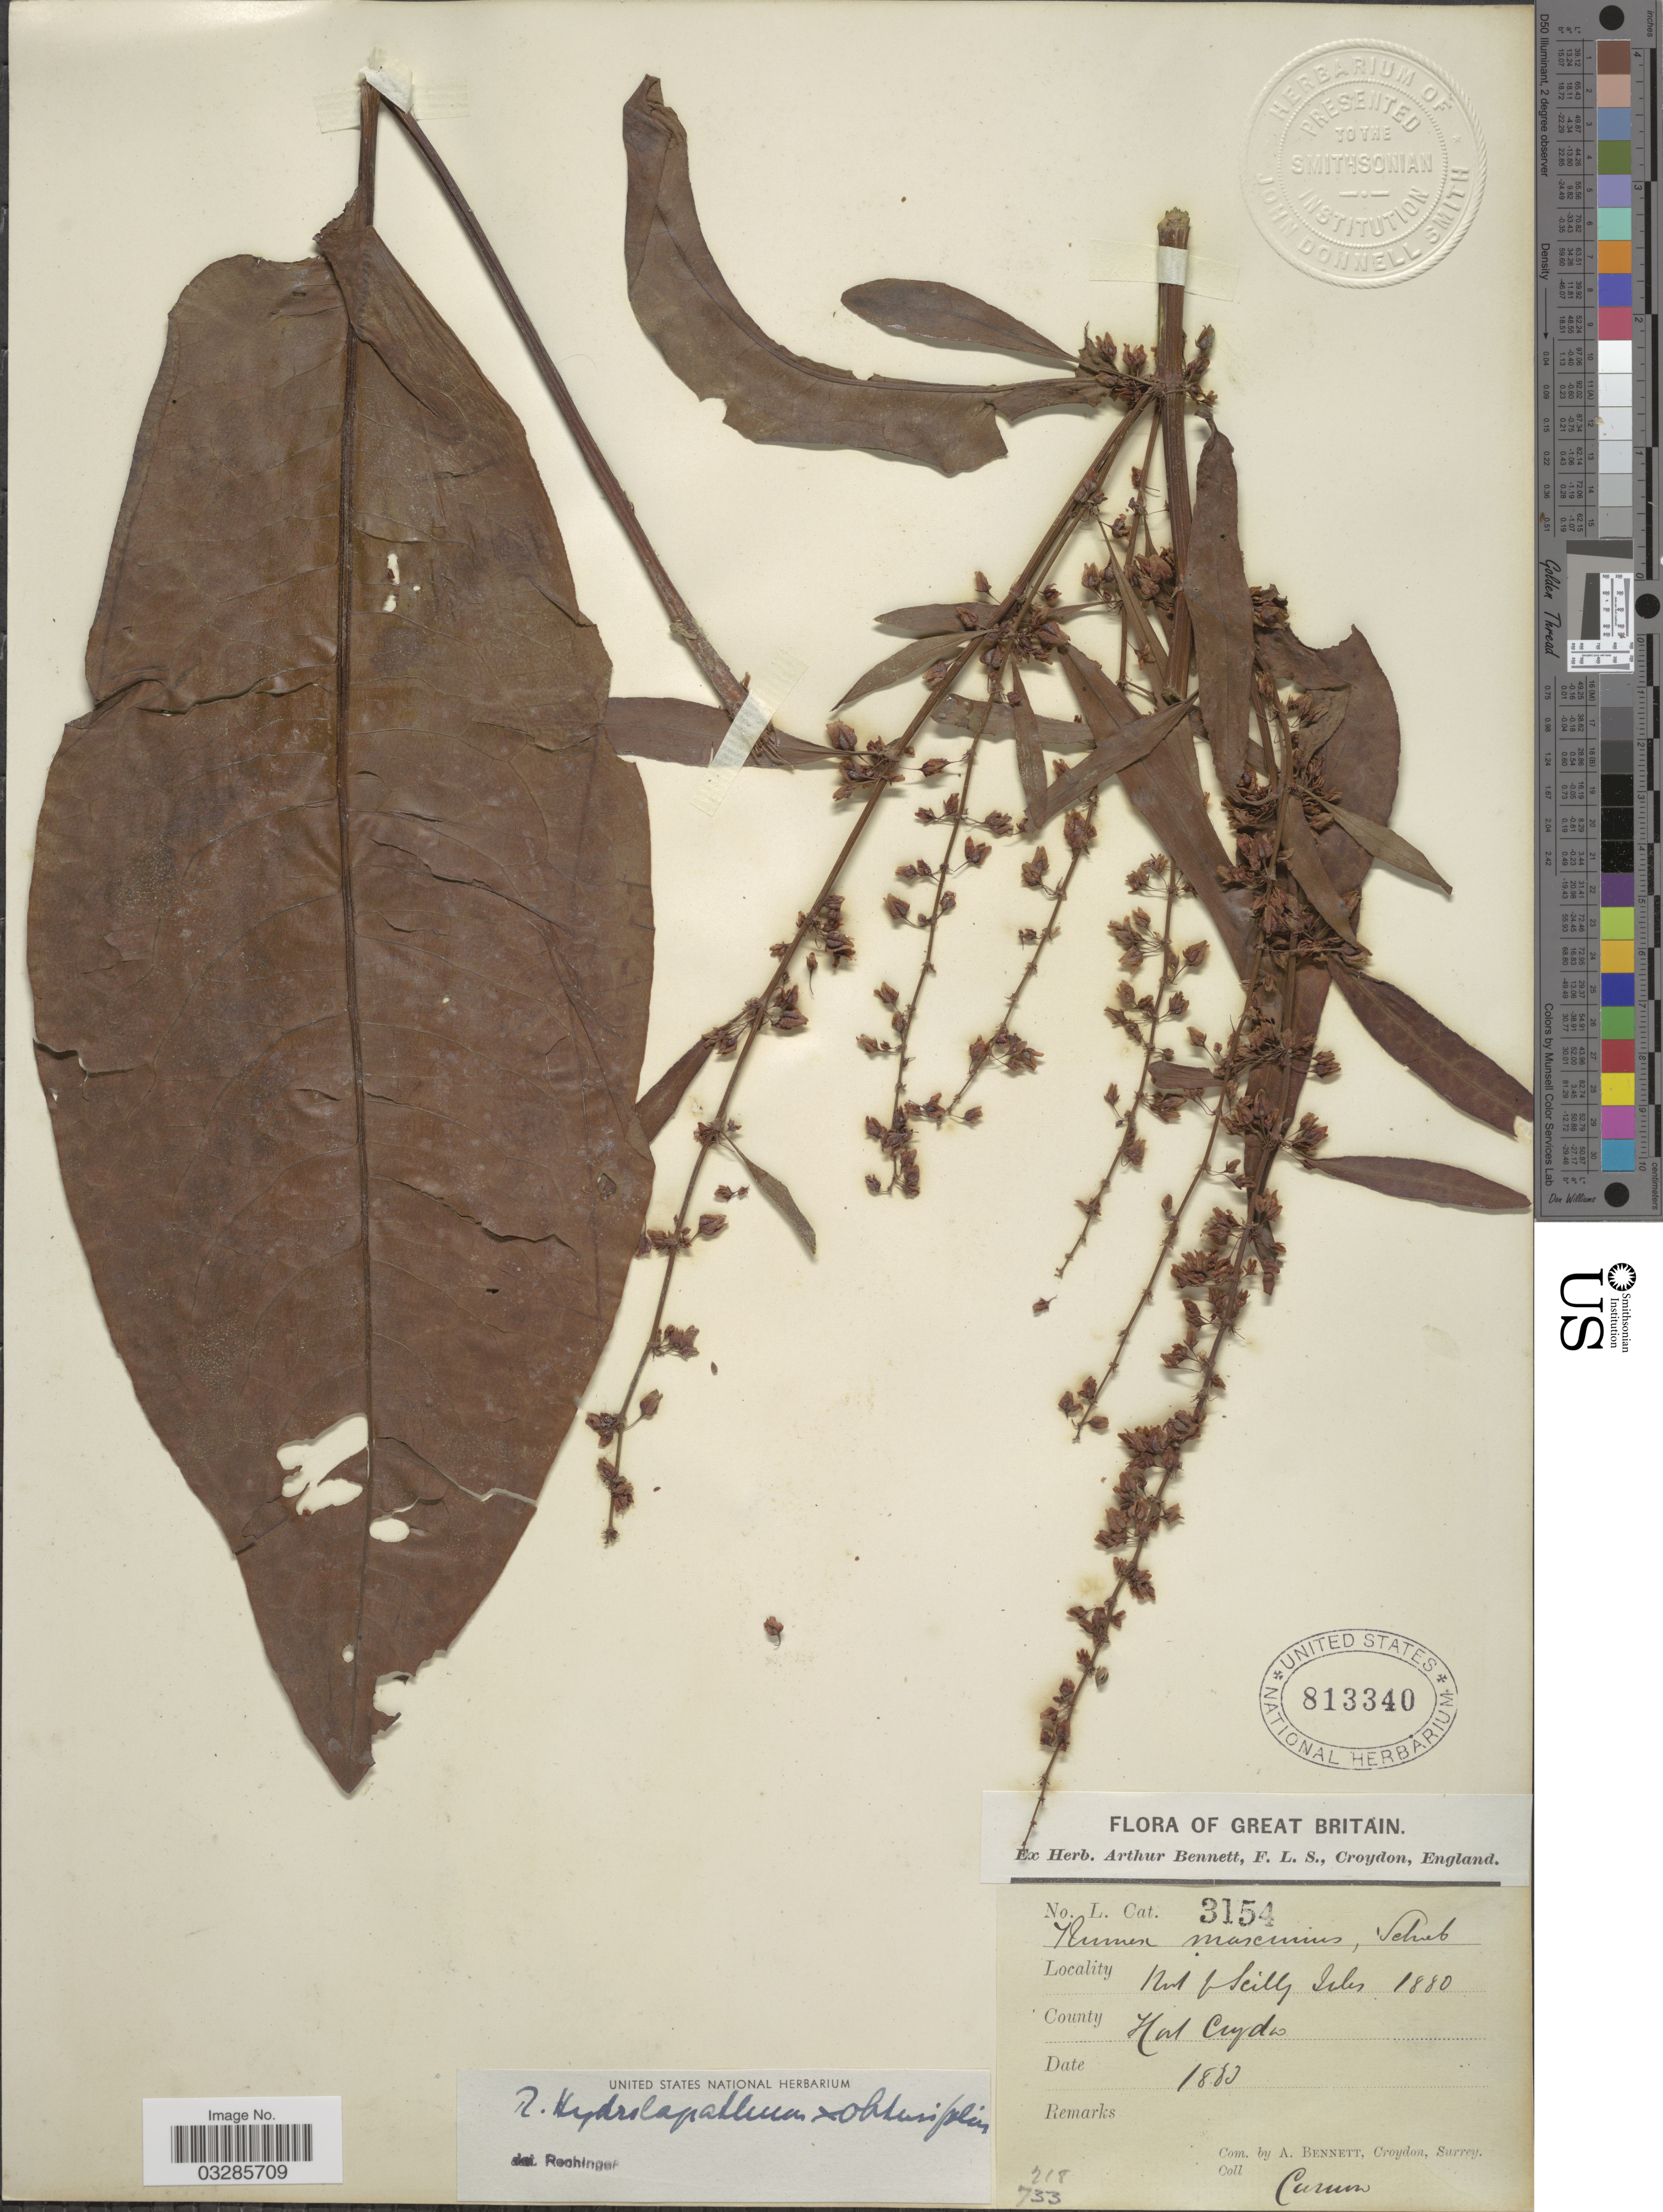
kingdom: Plantae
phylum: Tracheophyta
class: Magnoliopsida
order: Caryophyllales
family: Polygonaceae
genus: Rumex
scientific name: Rumex hydrolapathum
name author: Huds.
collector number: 3154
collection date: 1883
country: United Kingdom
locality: Great Britain, [illegible text] Scilly Isles, County Hort Croydon.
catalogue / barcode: US 813340